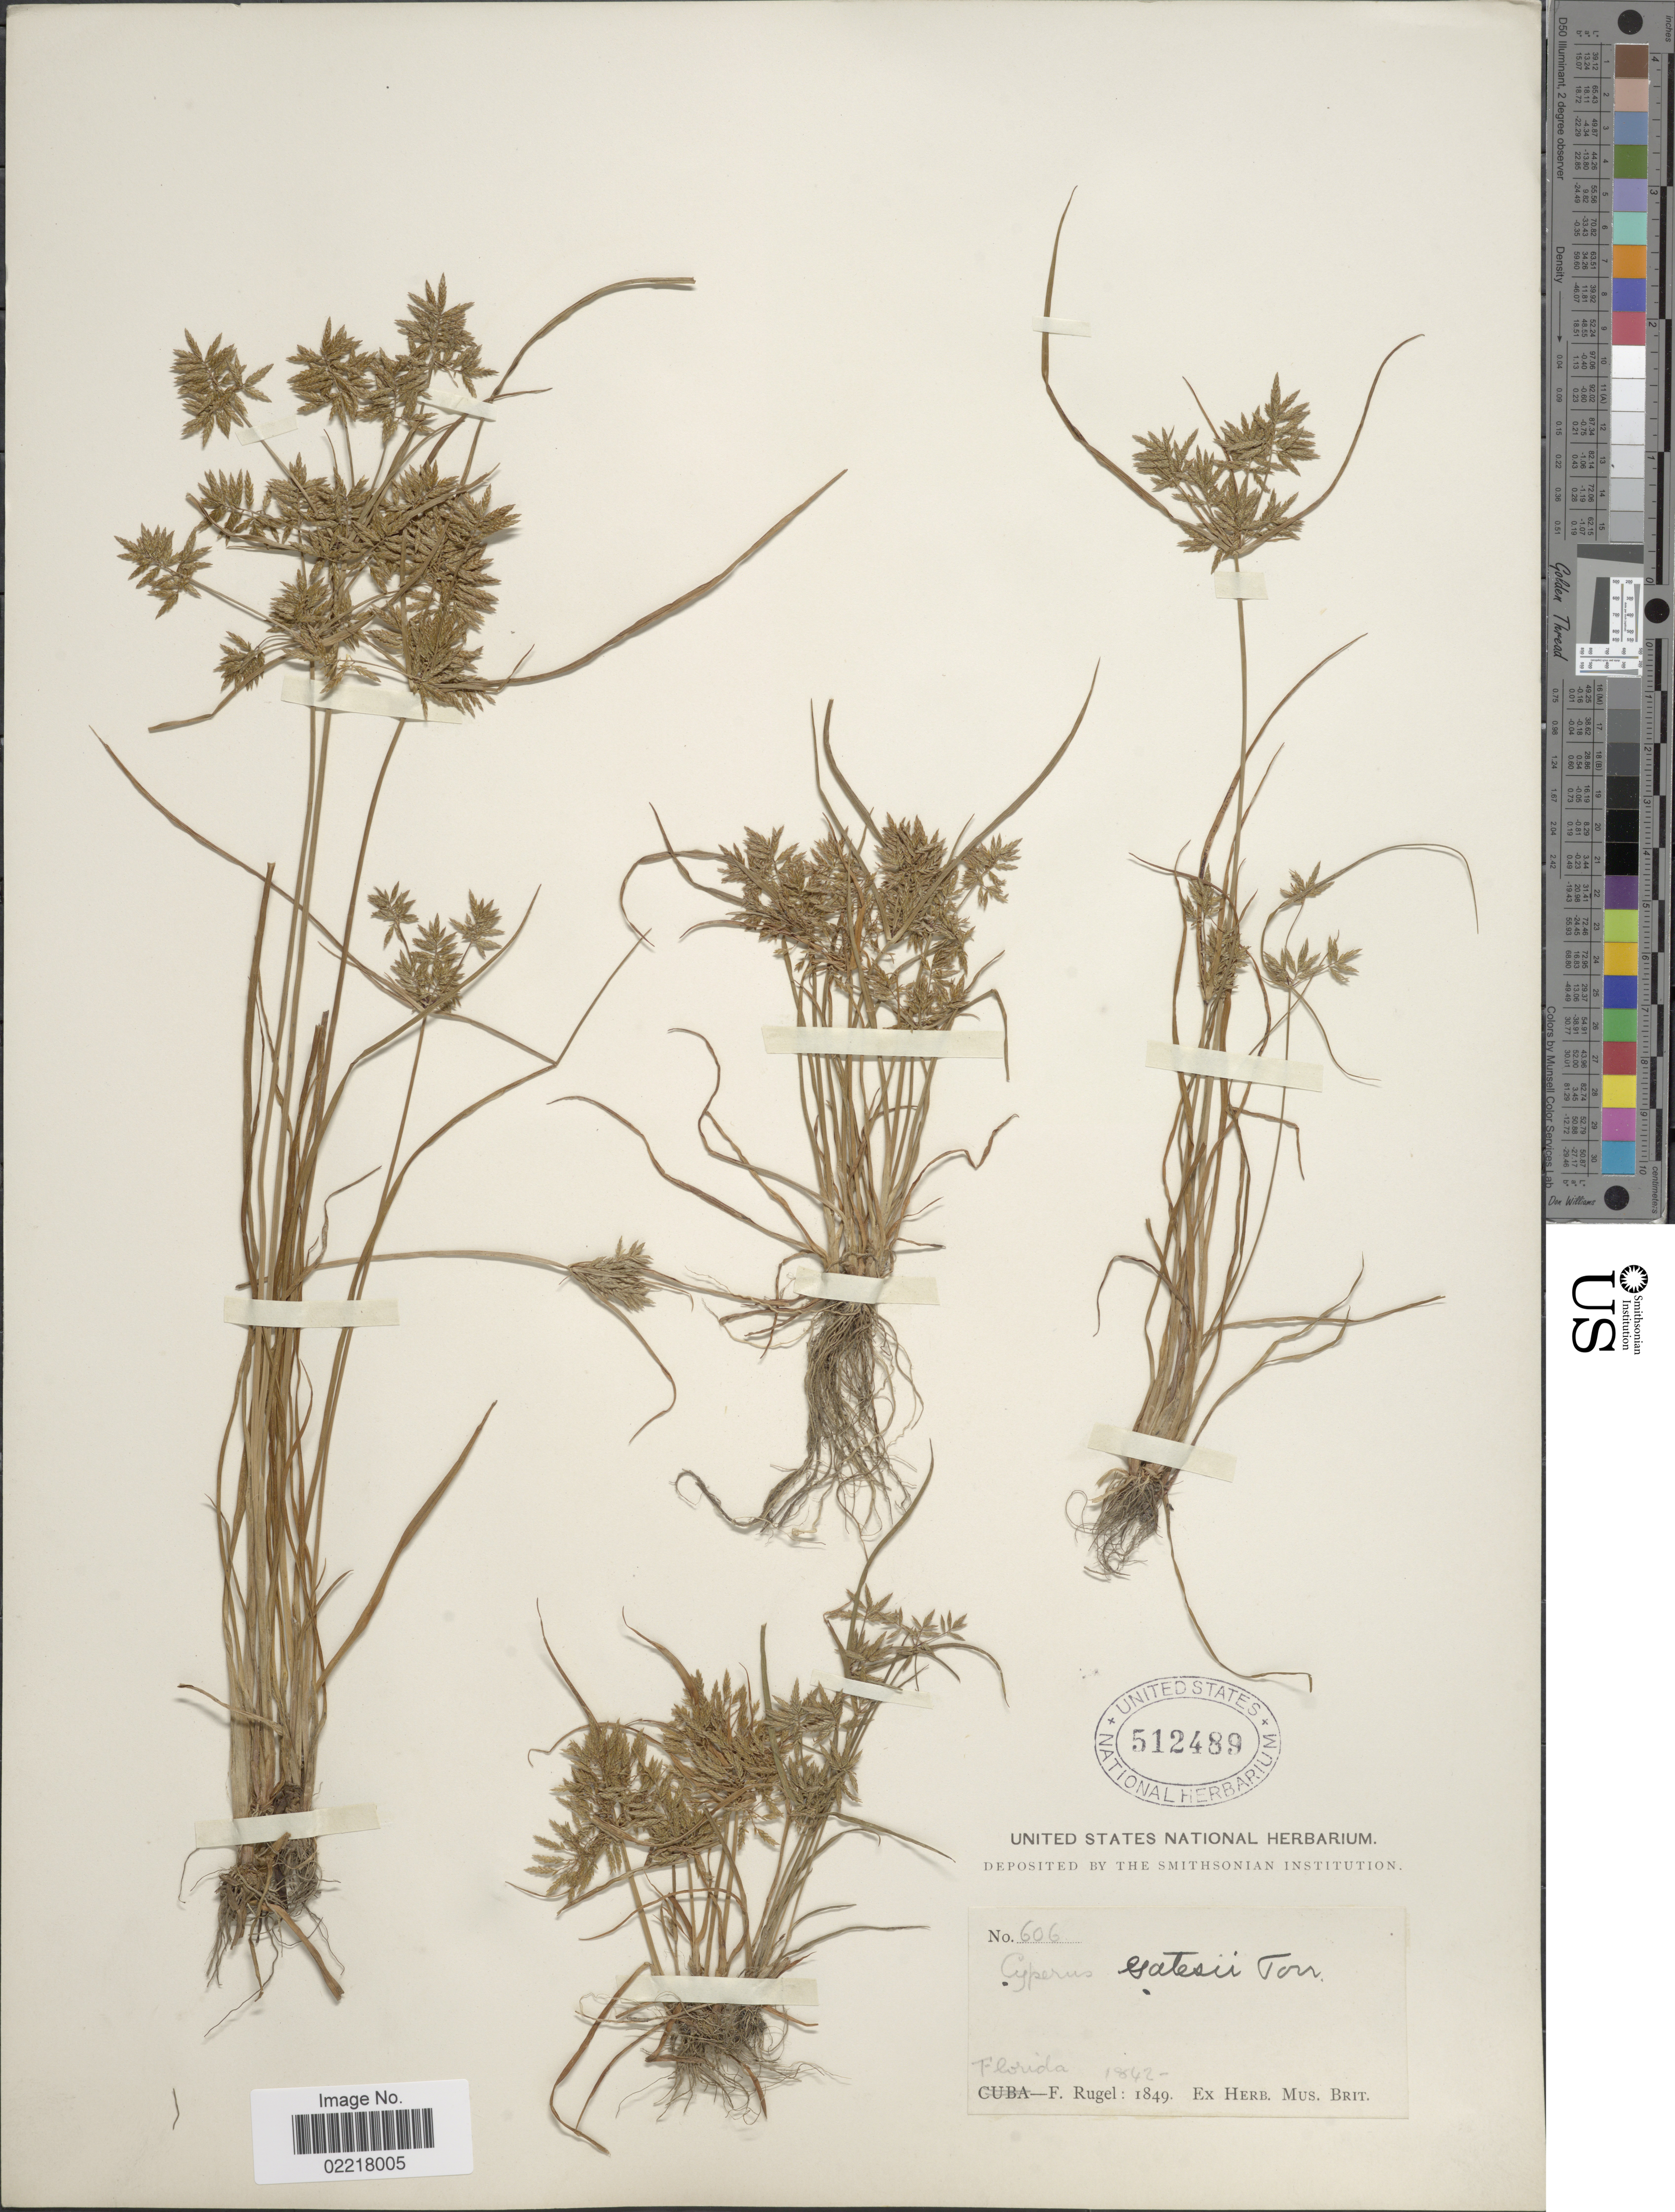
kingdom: Plantae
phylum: Tracheophyta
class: Liliopsida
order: Poales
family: Cyperaceae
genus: Cyperus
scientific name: Cyperus polystachyos var. texensis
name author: (Torr.) Fernald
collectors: F. Rugel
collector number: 606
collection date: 1842/1849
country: United States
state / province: Florida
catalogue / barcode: US 512489